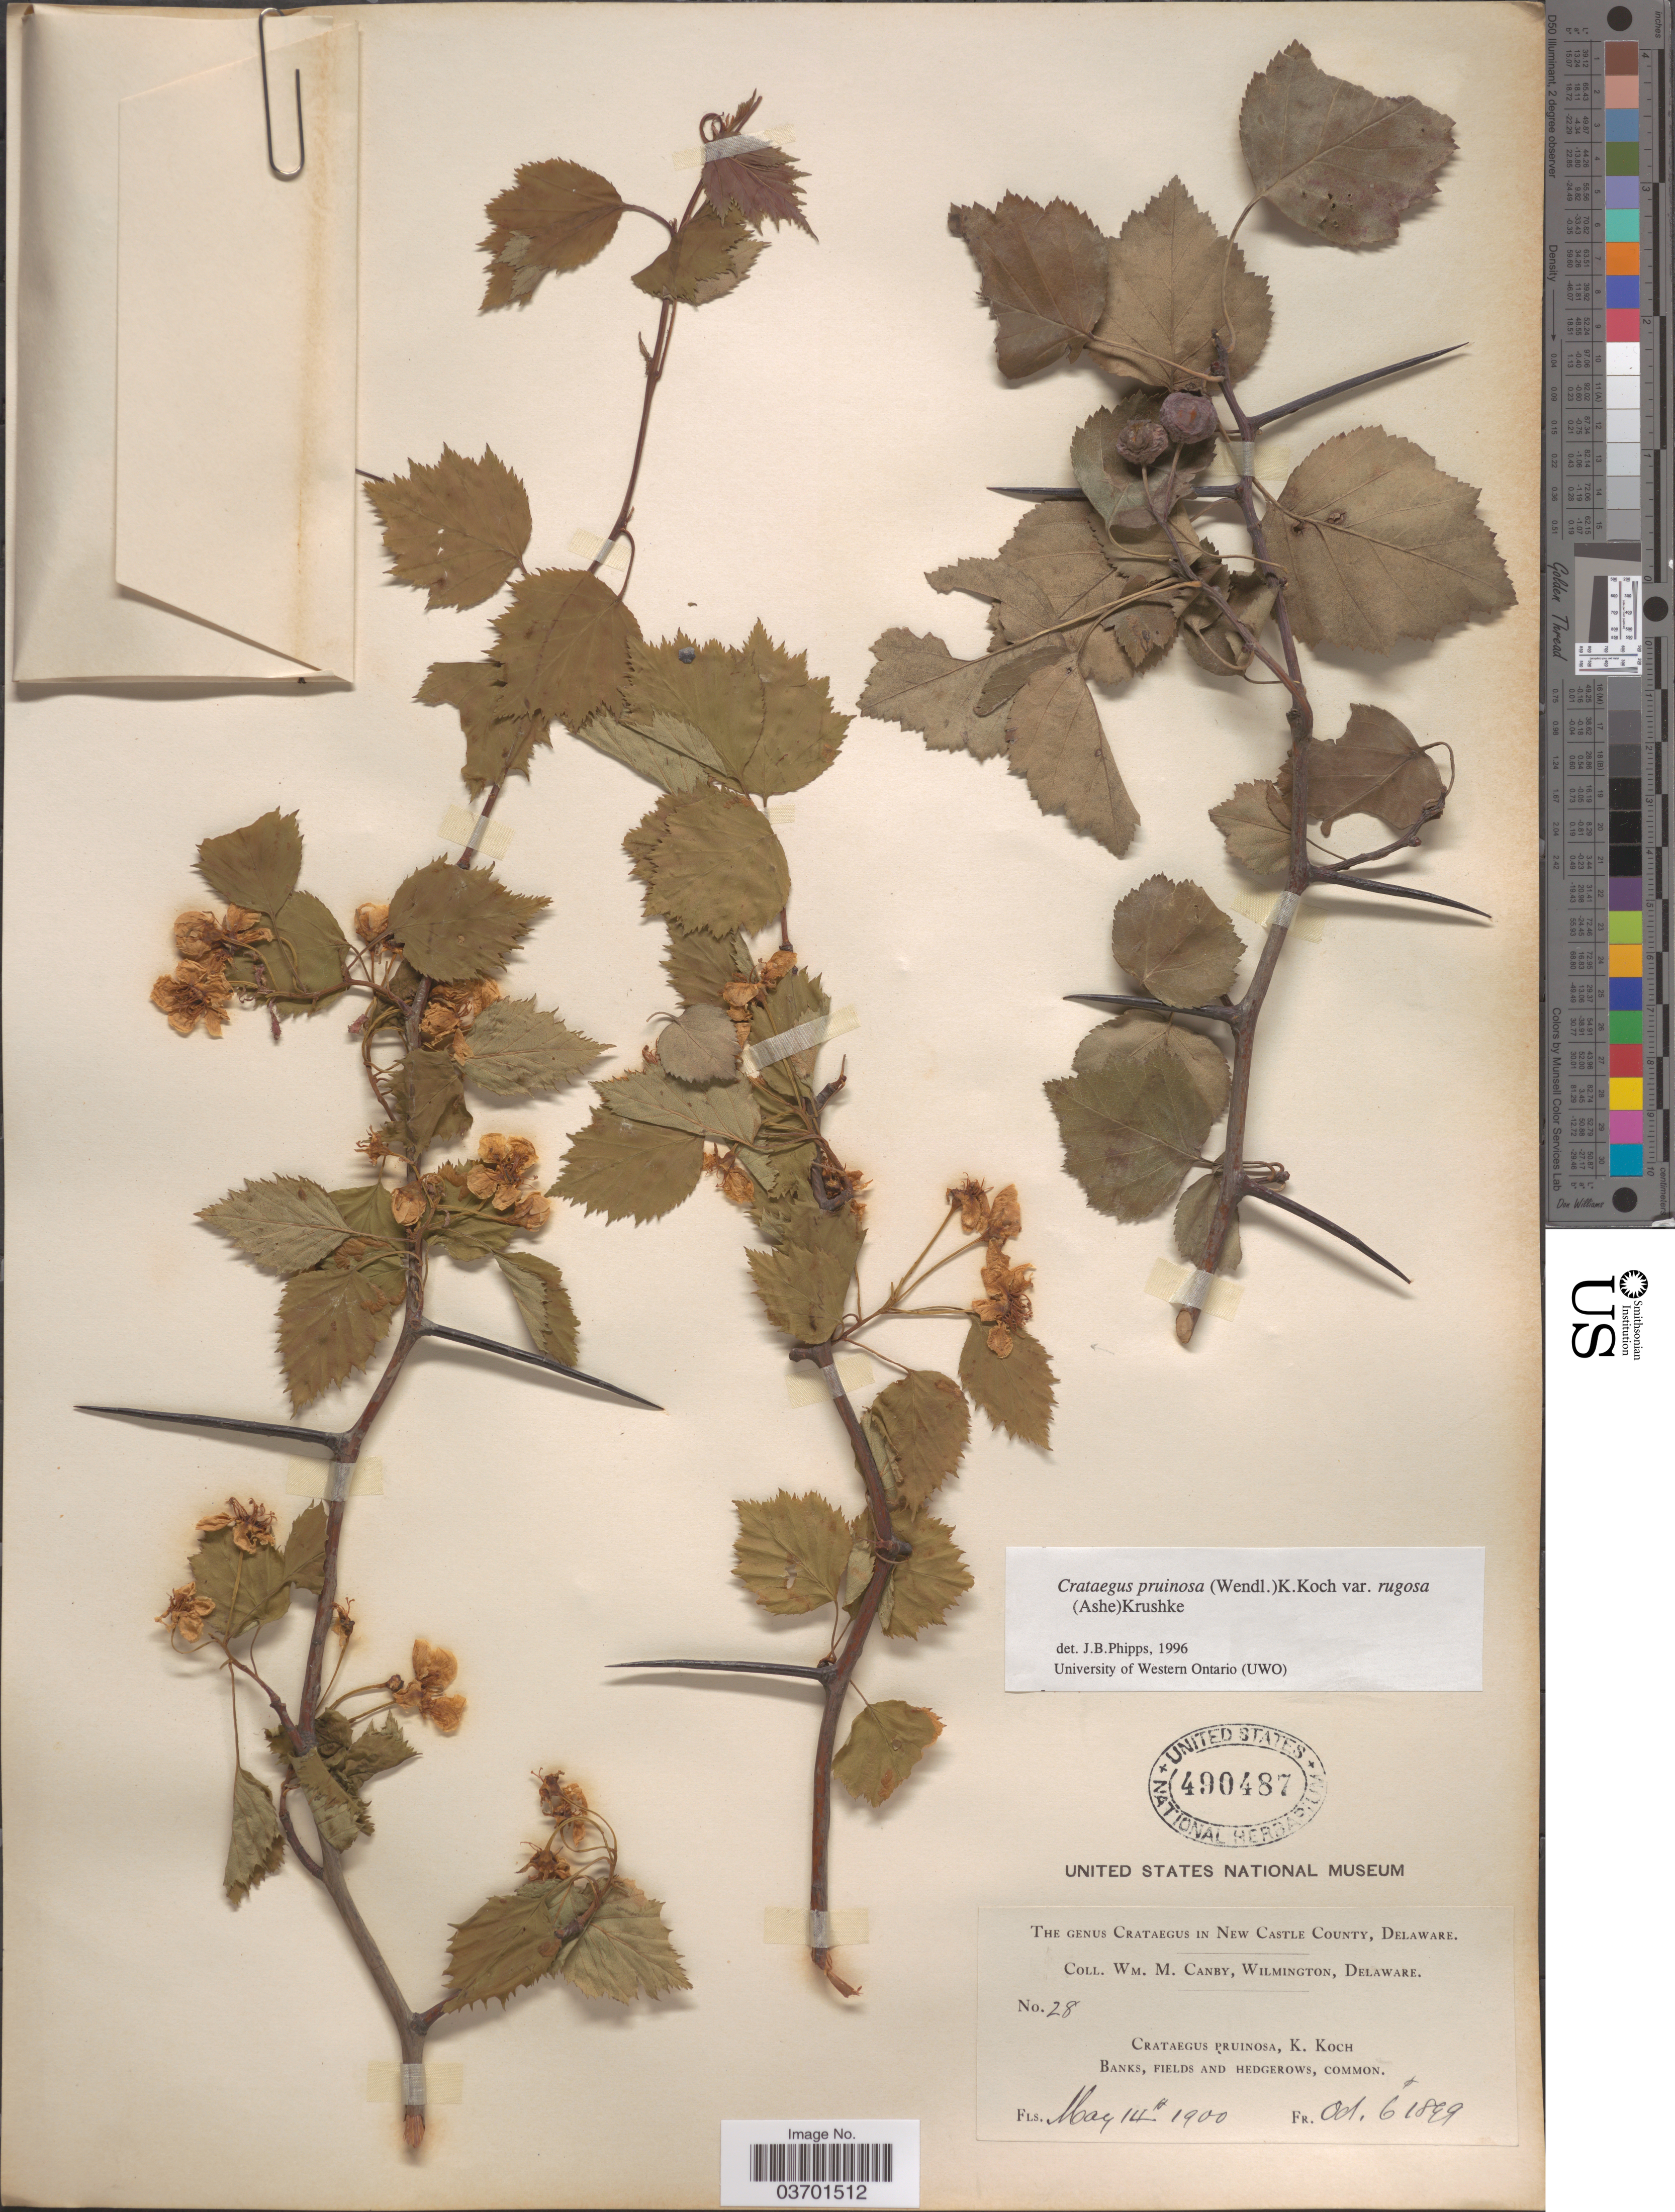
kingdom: Plantae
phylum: Tracheophyta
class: Magnoliopsida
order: Rosales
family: Rosaceae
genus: Crataegus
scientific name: Crataegus pruinosa var. rugosa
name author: (Ashe) Kruschke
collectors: W. M. Canby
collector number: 28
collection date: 1899-10-06/1900-05-14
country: United States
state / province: Delaware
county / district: New Castle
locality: New Castle County.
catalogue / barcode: US 490487